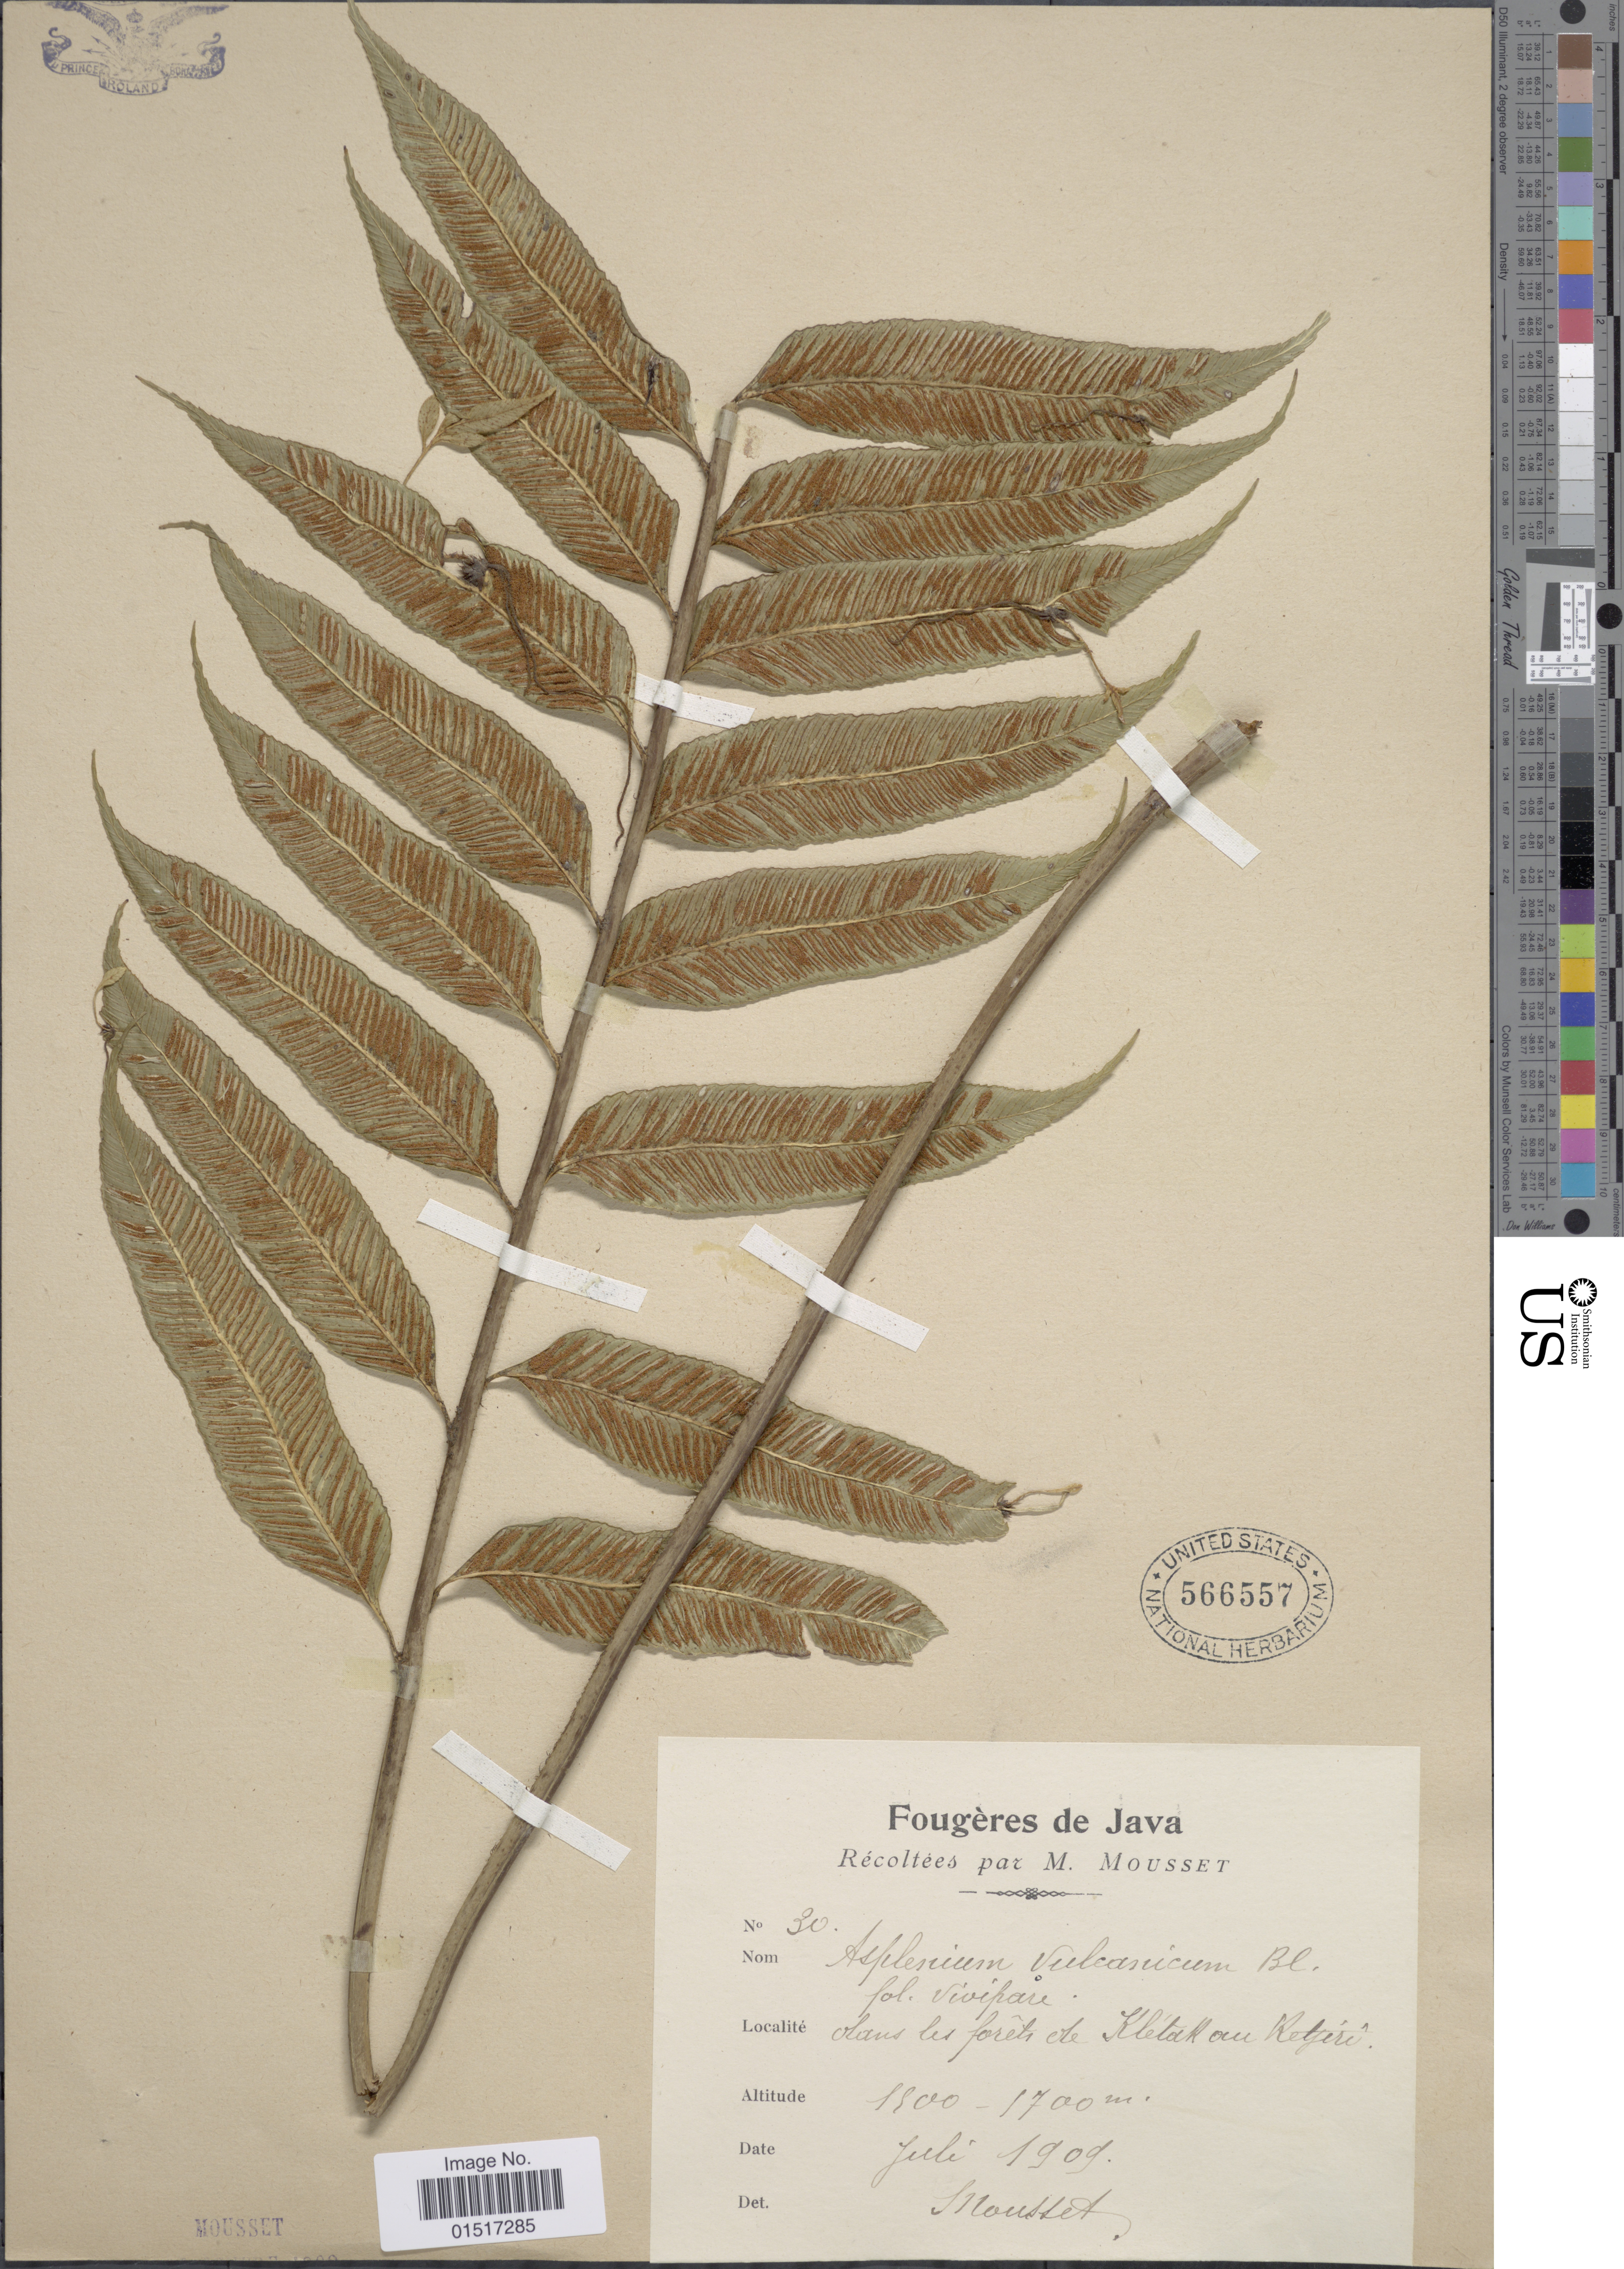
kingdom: Plantae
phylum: Tracheophyta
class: Polypodiopsida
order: Polypodiales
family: Aspleniaceae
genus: Asplenium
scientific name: Asplenium vulcanicum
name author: Blume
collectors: M. Mousset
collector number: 30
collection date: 1909-07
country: Indonesia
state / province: Java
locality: Sans les forets de Kletak au Ketjiri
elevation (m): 1500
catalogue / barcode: US 566557